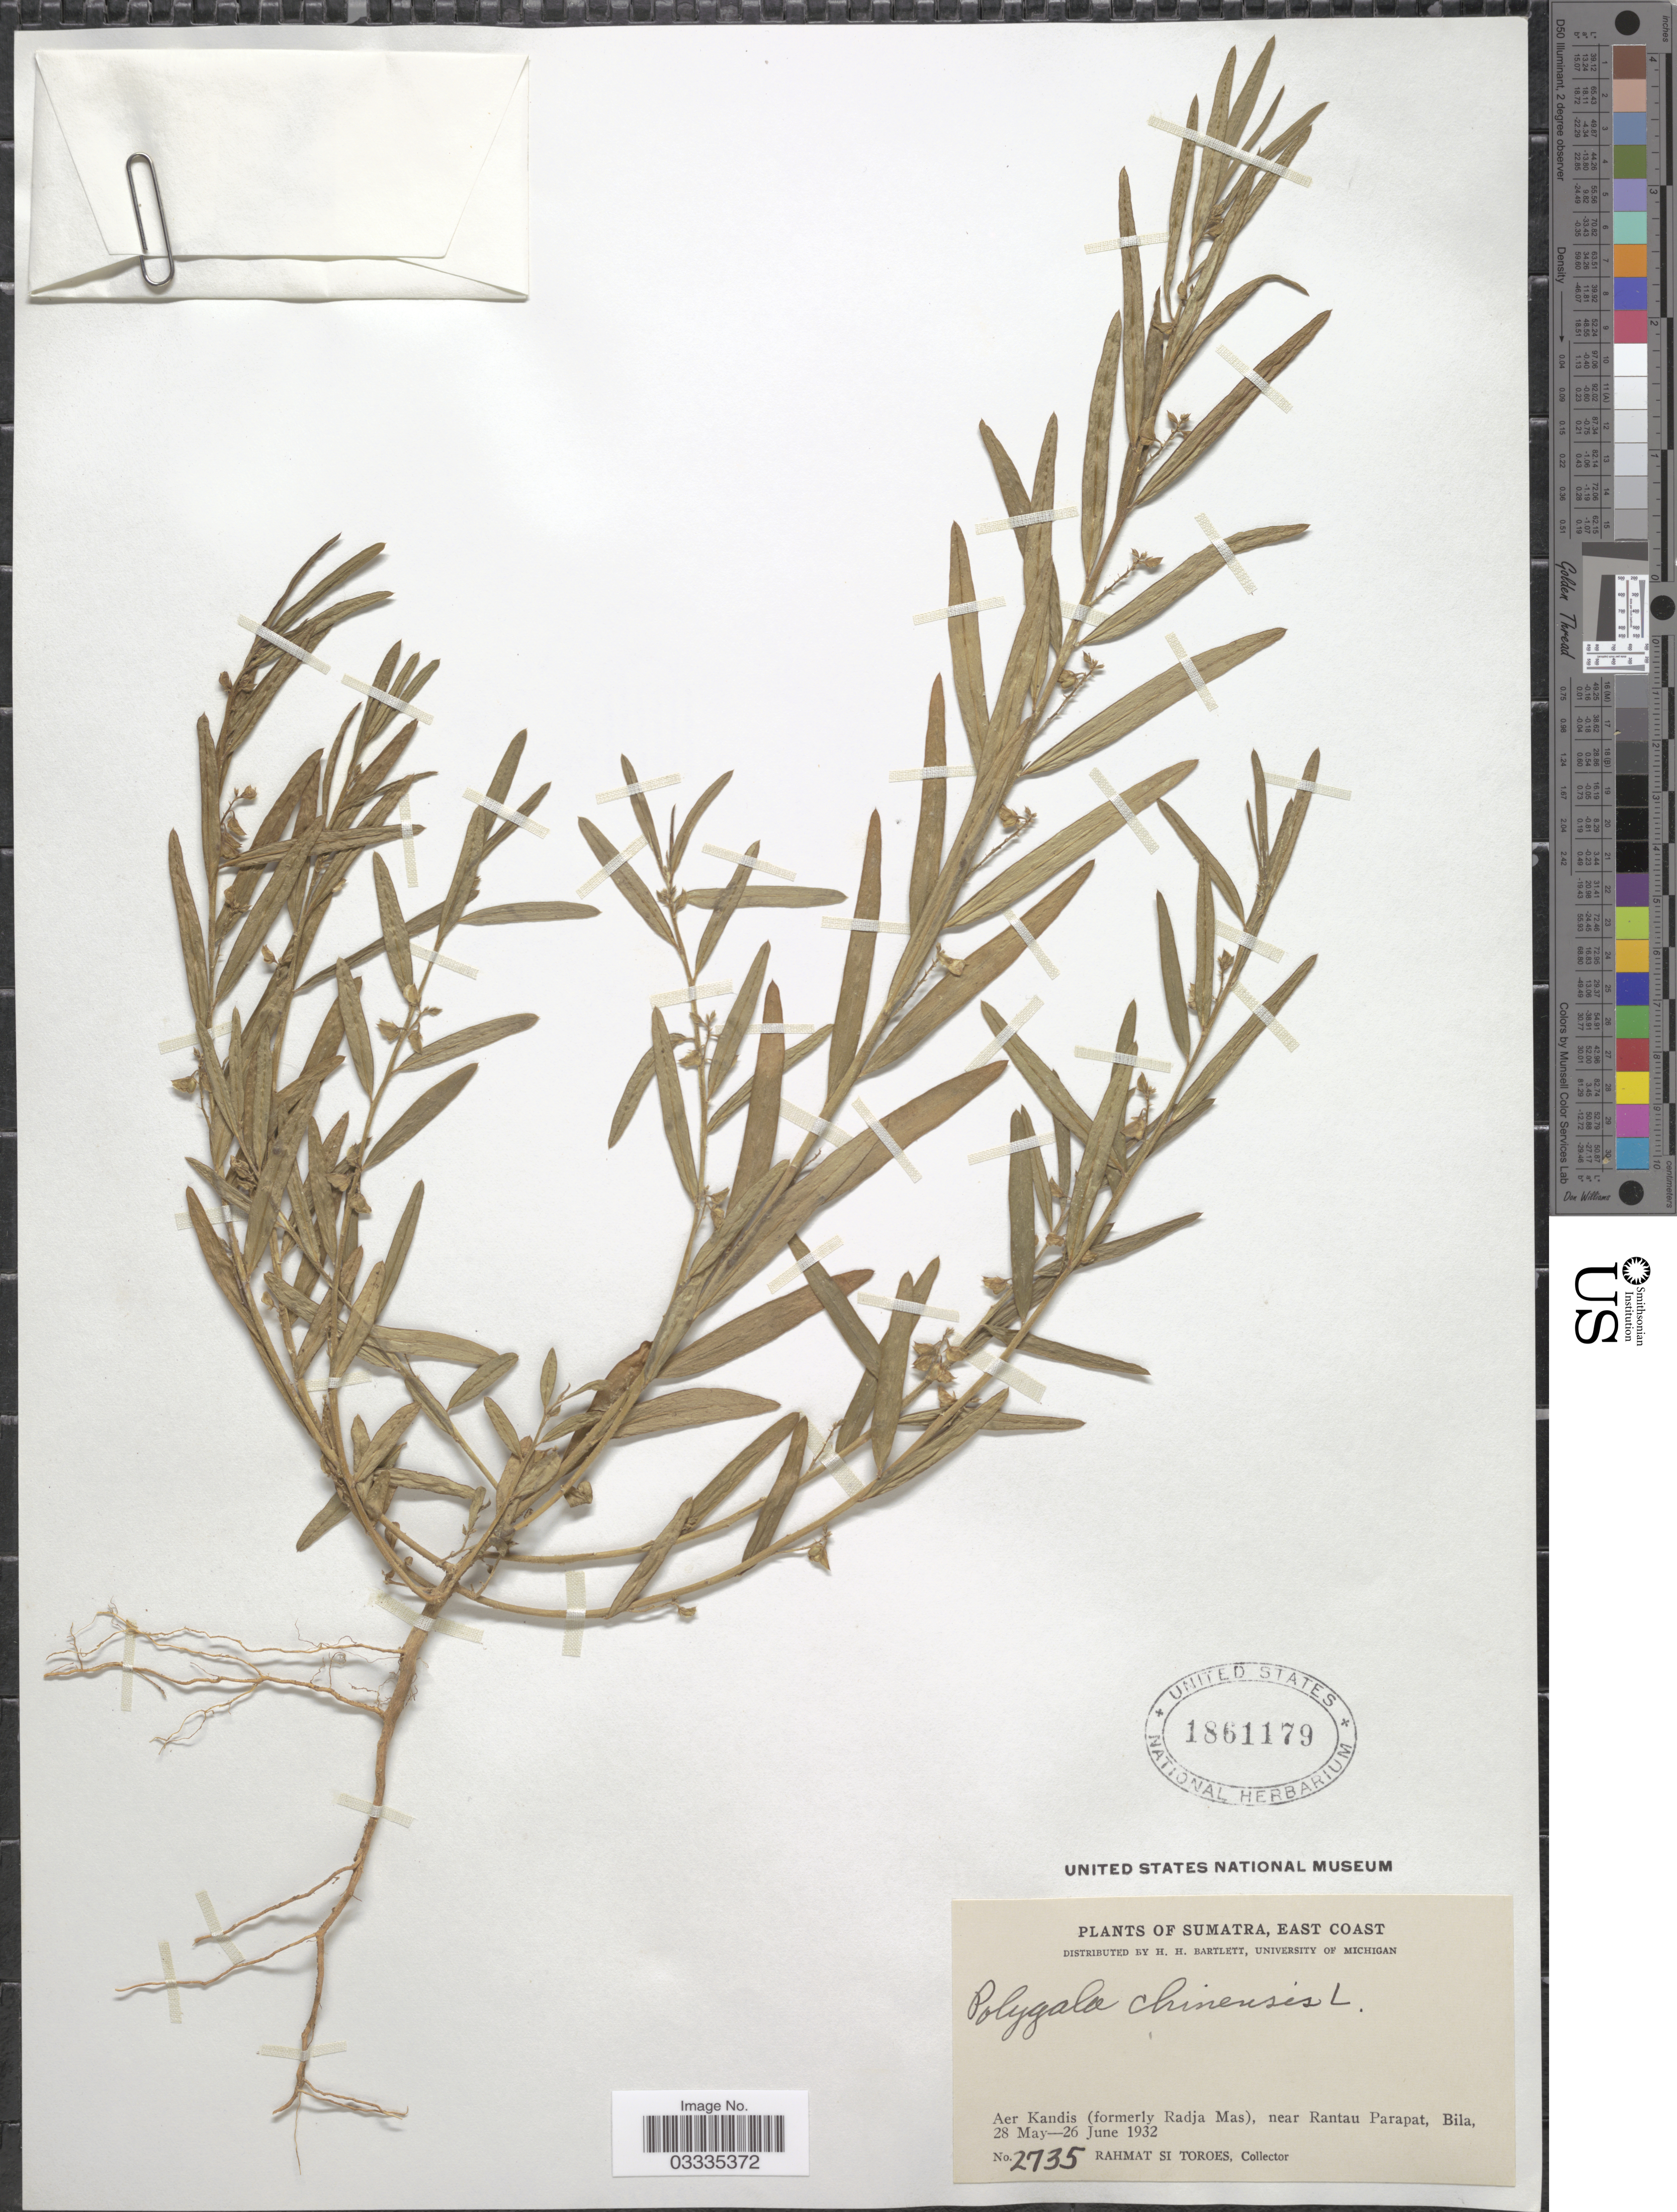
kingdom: Plantae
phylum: Tracheophyta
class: Magnoliopsida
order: Fabales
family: Polygalaceae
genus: Polygala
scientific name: Polygala chinensis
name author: L.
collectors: Rahmat Si Boeea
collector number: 2735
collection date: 1932-05-28/1932-06-26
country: Indonesia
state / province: Sumatra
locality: East Coast. Aer Kandis (formerly Radja Mas), near Ranta Parapat, Bila.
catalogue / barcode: US 1861179